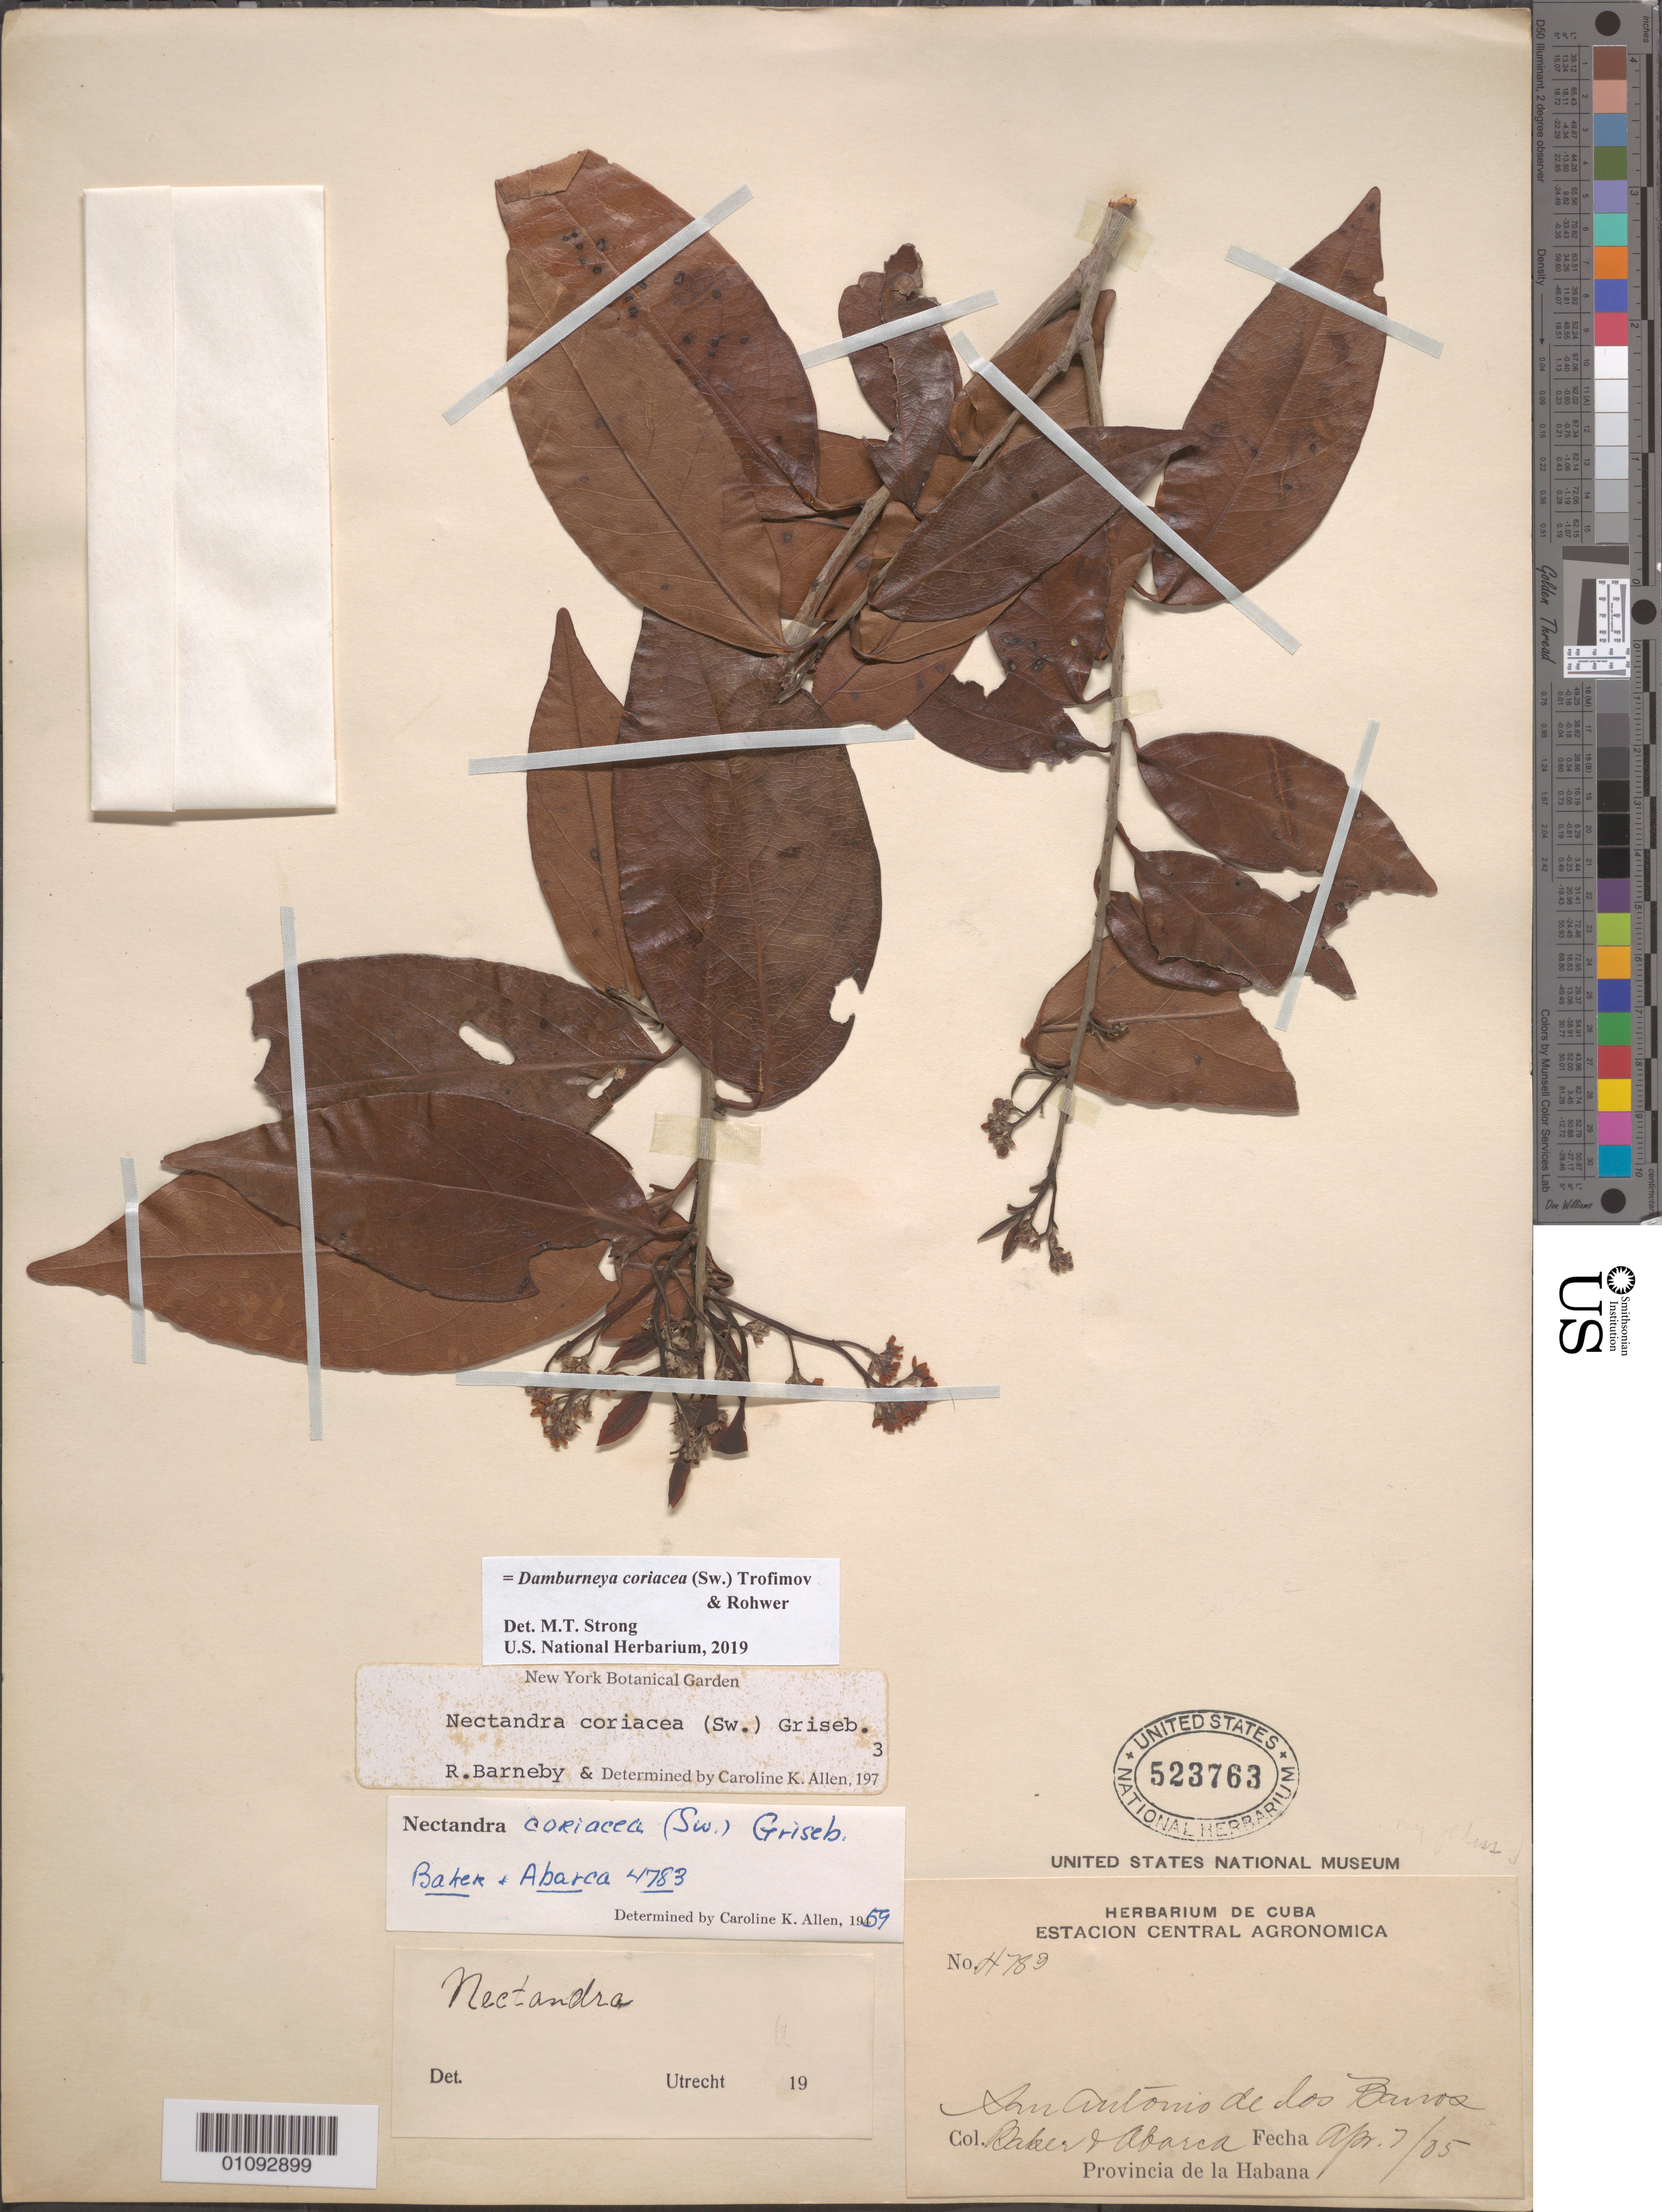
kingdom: Plantae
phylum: Tracheophyta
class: Magnoliopsida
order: Laurales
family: Lauraceae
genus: Damburneya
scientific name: Damburneya coriacea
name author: (Sw.) Trofimov & Rohwer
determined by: Strong, M. T., (US), Smithsonian Institution - National Museum of Natural History (UNITED STATES)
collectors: C. F. Baker & M. Abarca y Vascquez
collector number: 21789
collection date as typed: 07 Apr 1905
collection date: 1905-04-07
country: Cuba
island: Cuba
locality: San Antonio de los Barros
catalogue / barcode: US 523763